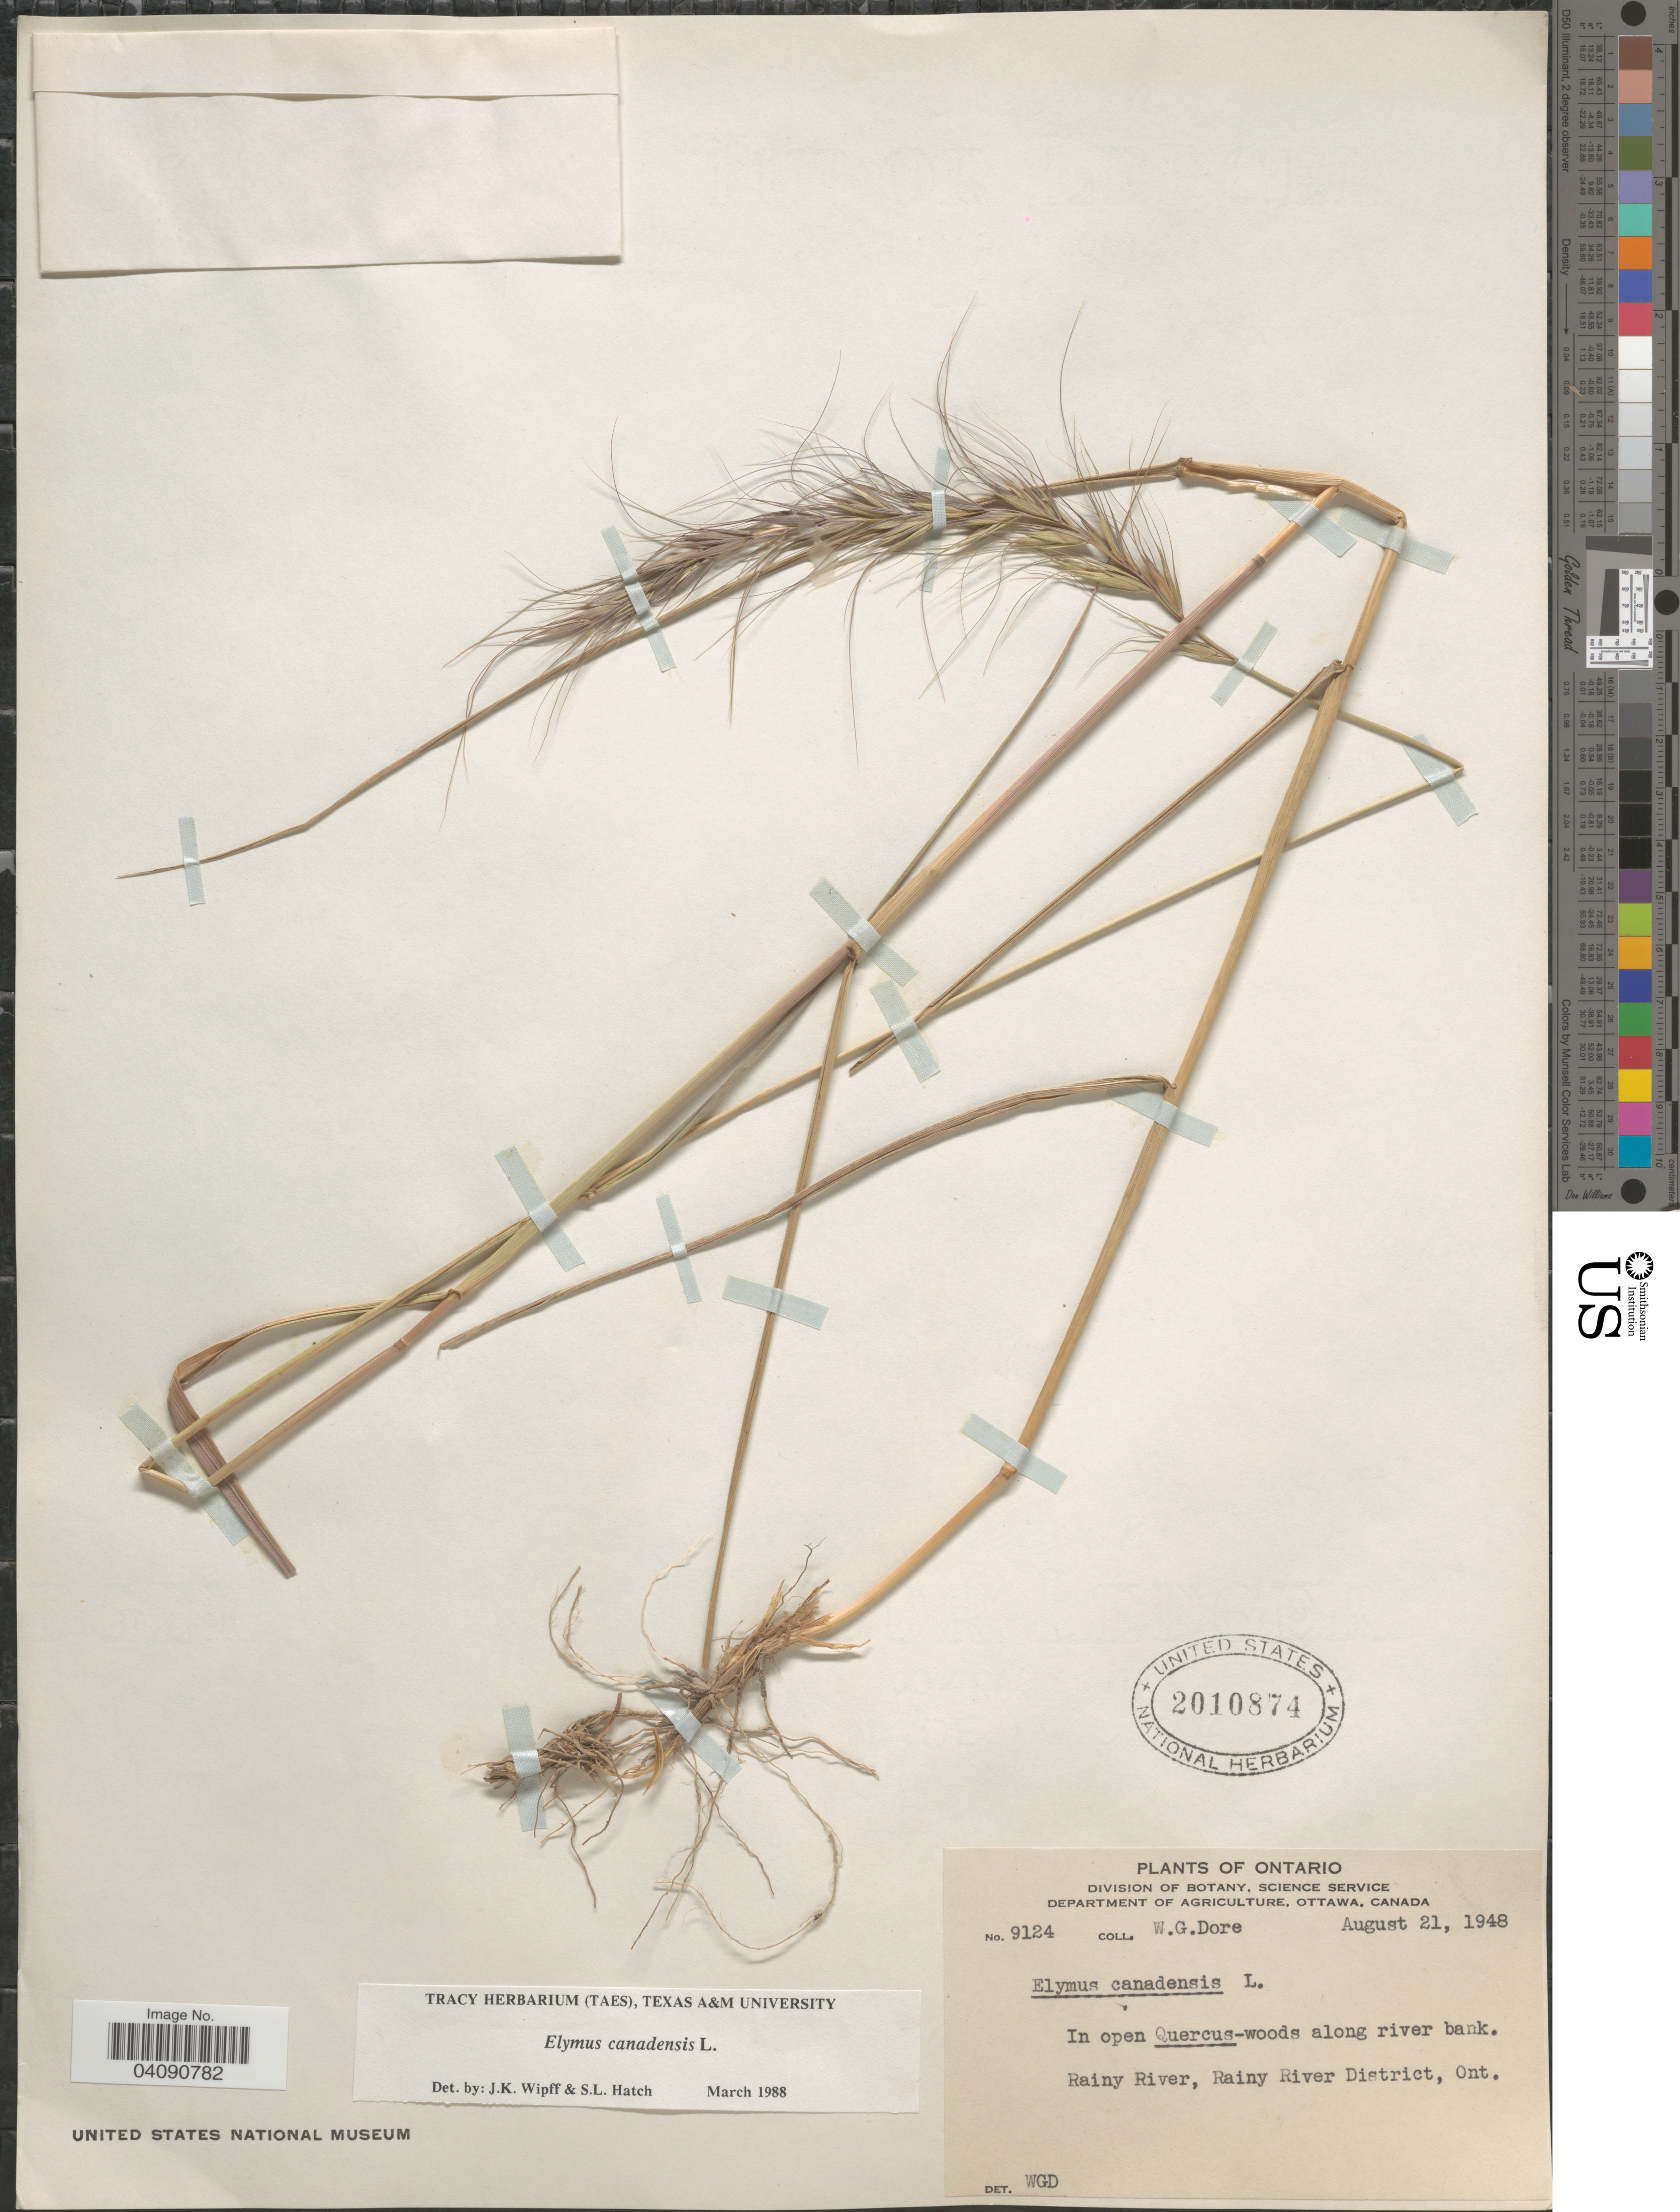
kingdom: Plantae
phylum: Tracheophyta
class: Liliopsida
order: Poales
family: Poaceae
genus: Elymus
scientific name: Elymus canadensis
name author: L.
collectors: W. Dore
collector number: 9124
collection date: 1948-08-21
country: Canada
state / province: Ontario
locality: In open Quercus-woods along river bank. Rainy River, Rainy River District.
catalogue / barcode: US 2010874